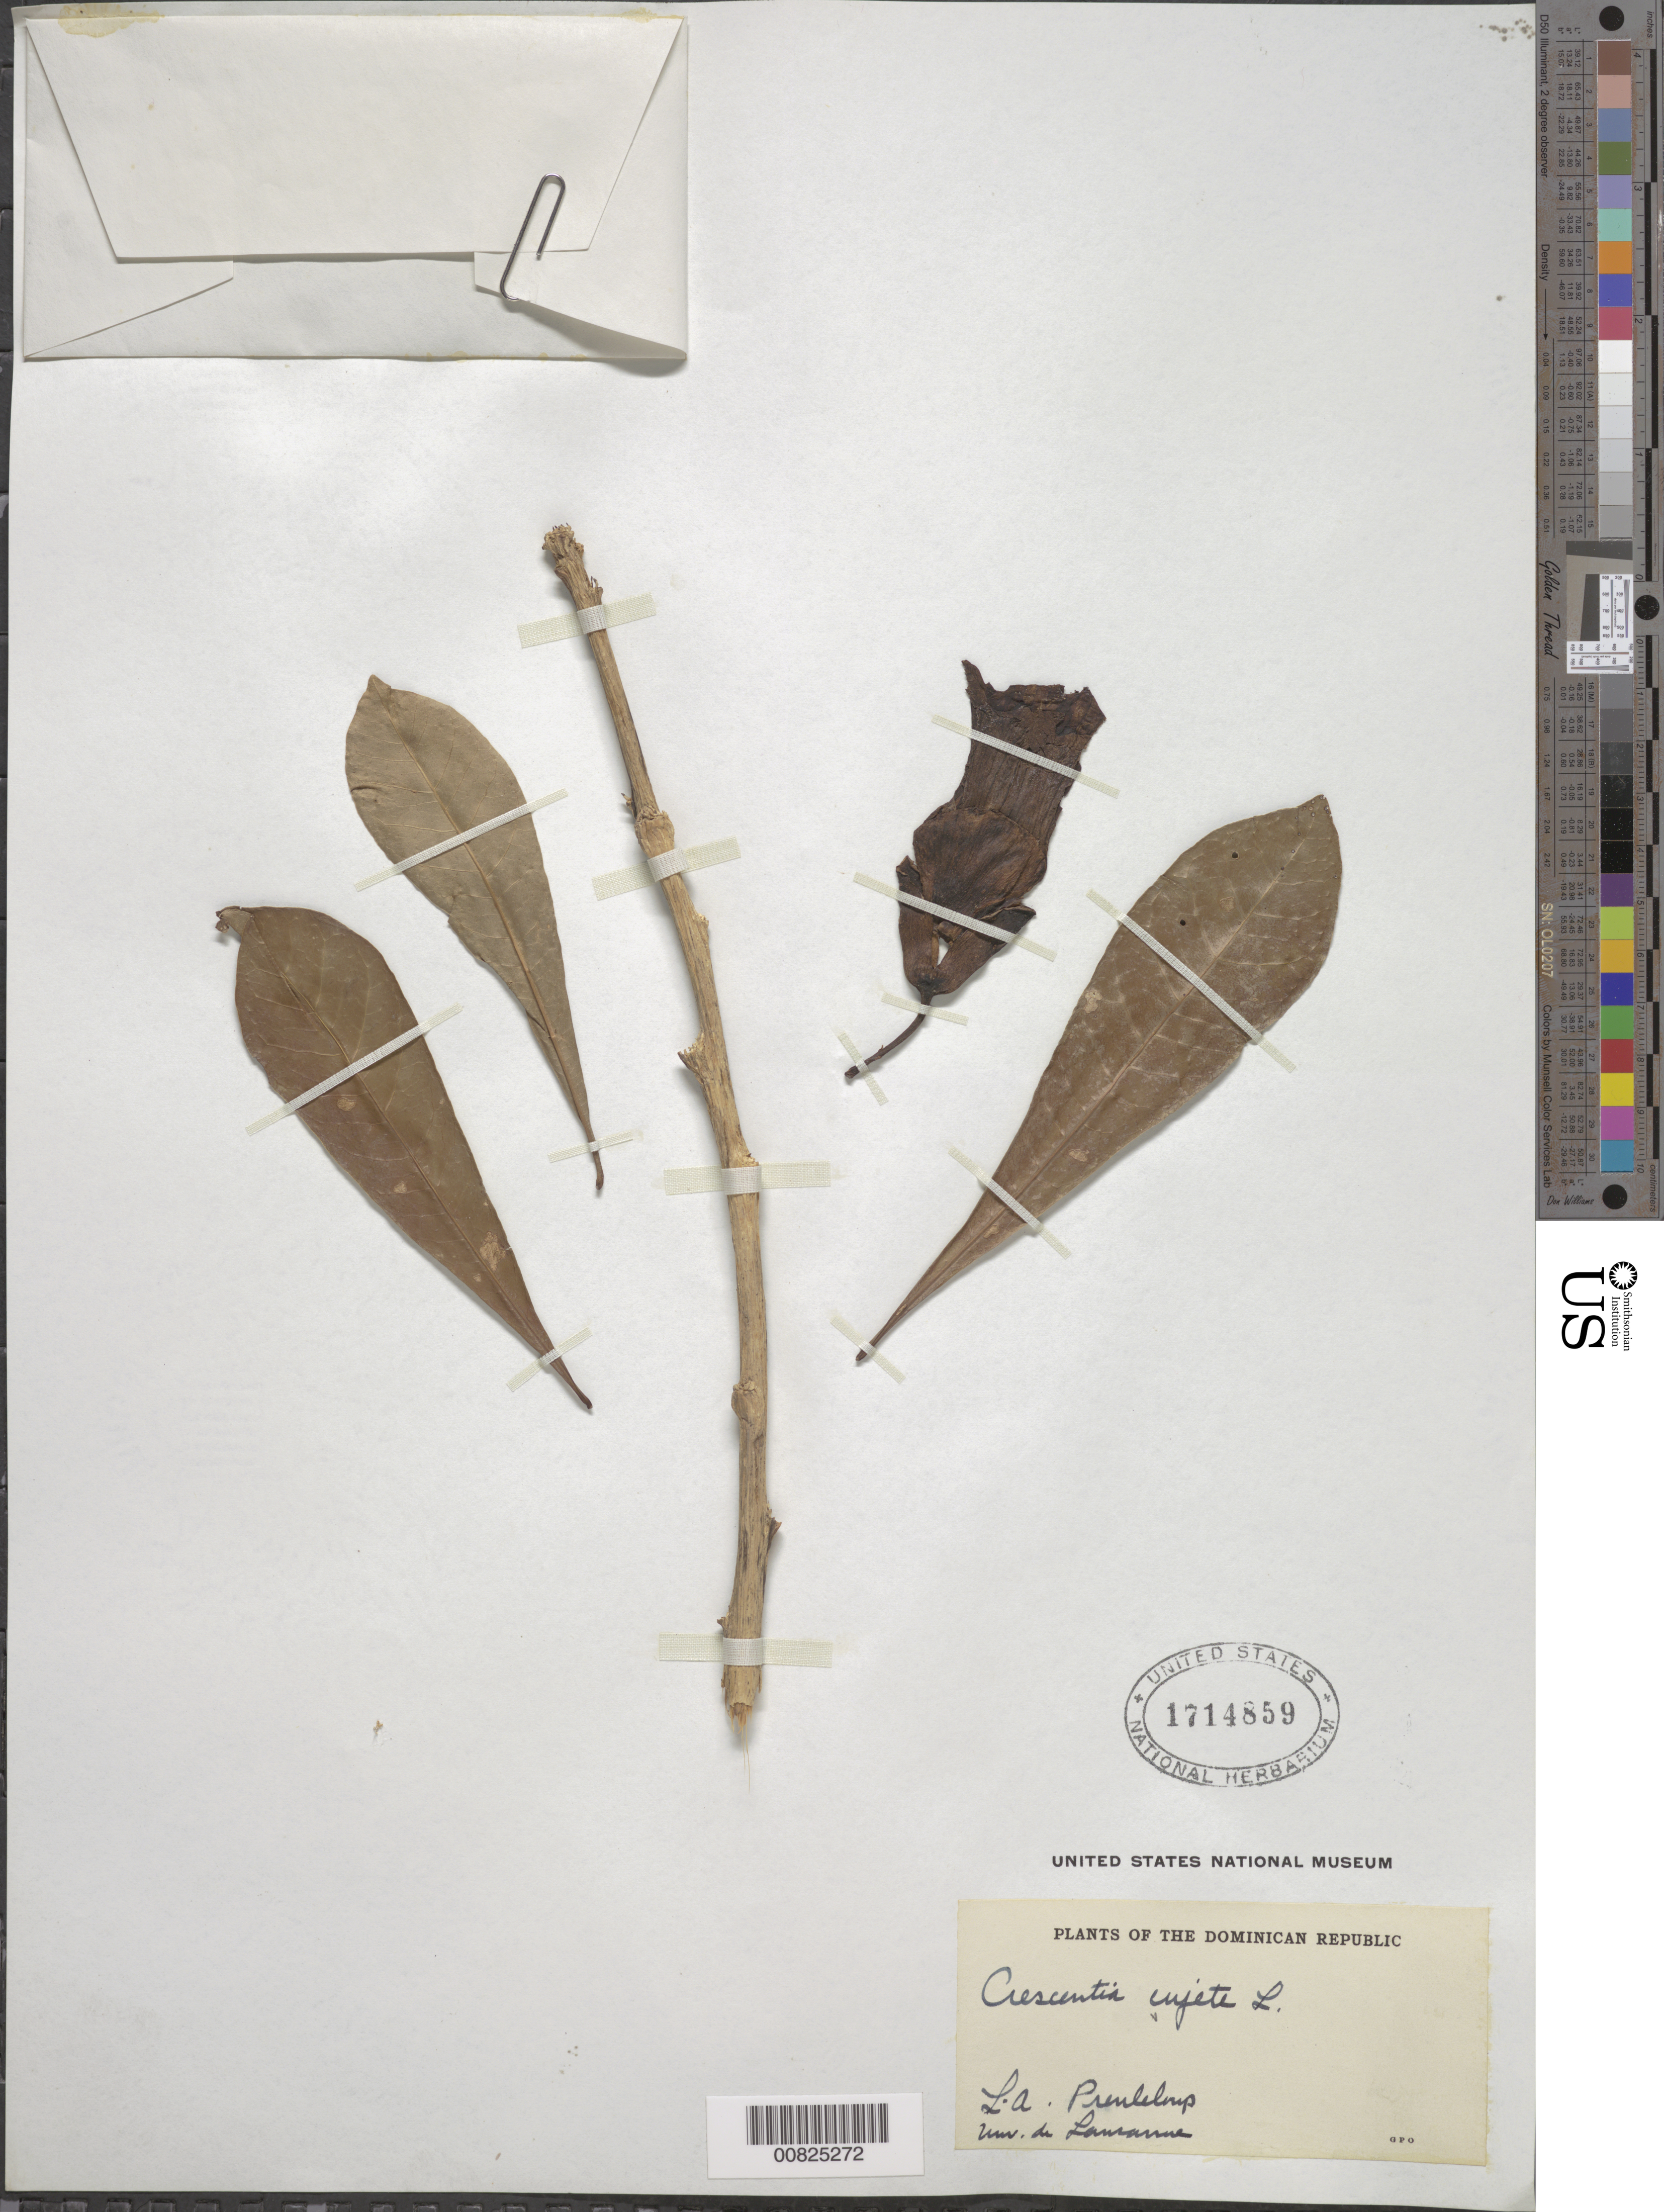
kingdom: Plantae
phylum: Tracheophyta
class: Magnoliopsida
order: Lamiales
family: Bignoniaceae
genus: Crescentia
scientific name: Crescentia cujete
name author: L.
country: Dominican Republic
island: Hispaniola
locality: La Prenleloup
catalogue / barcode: US 1714859